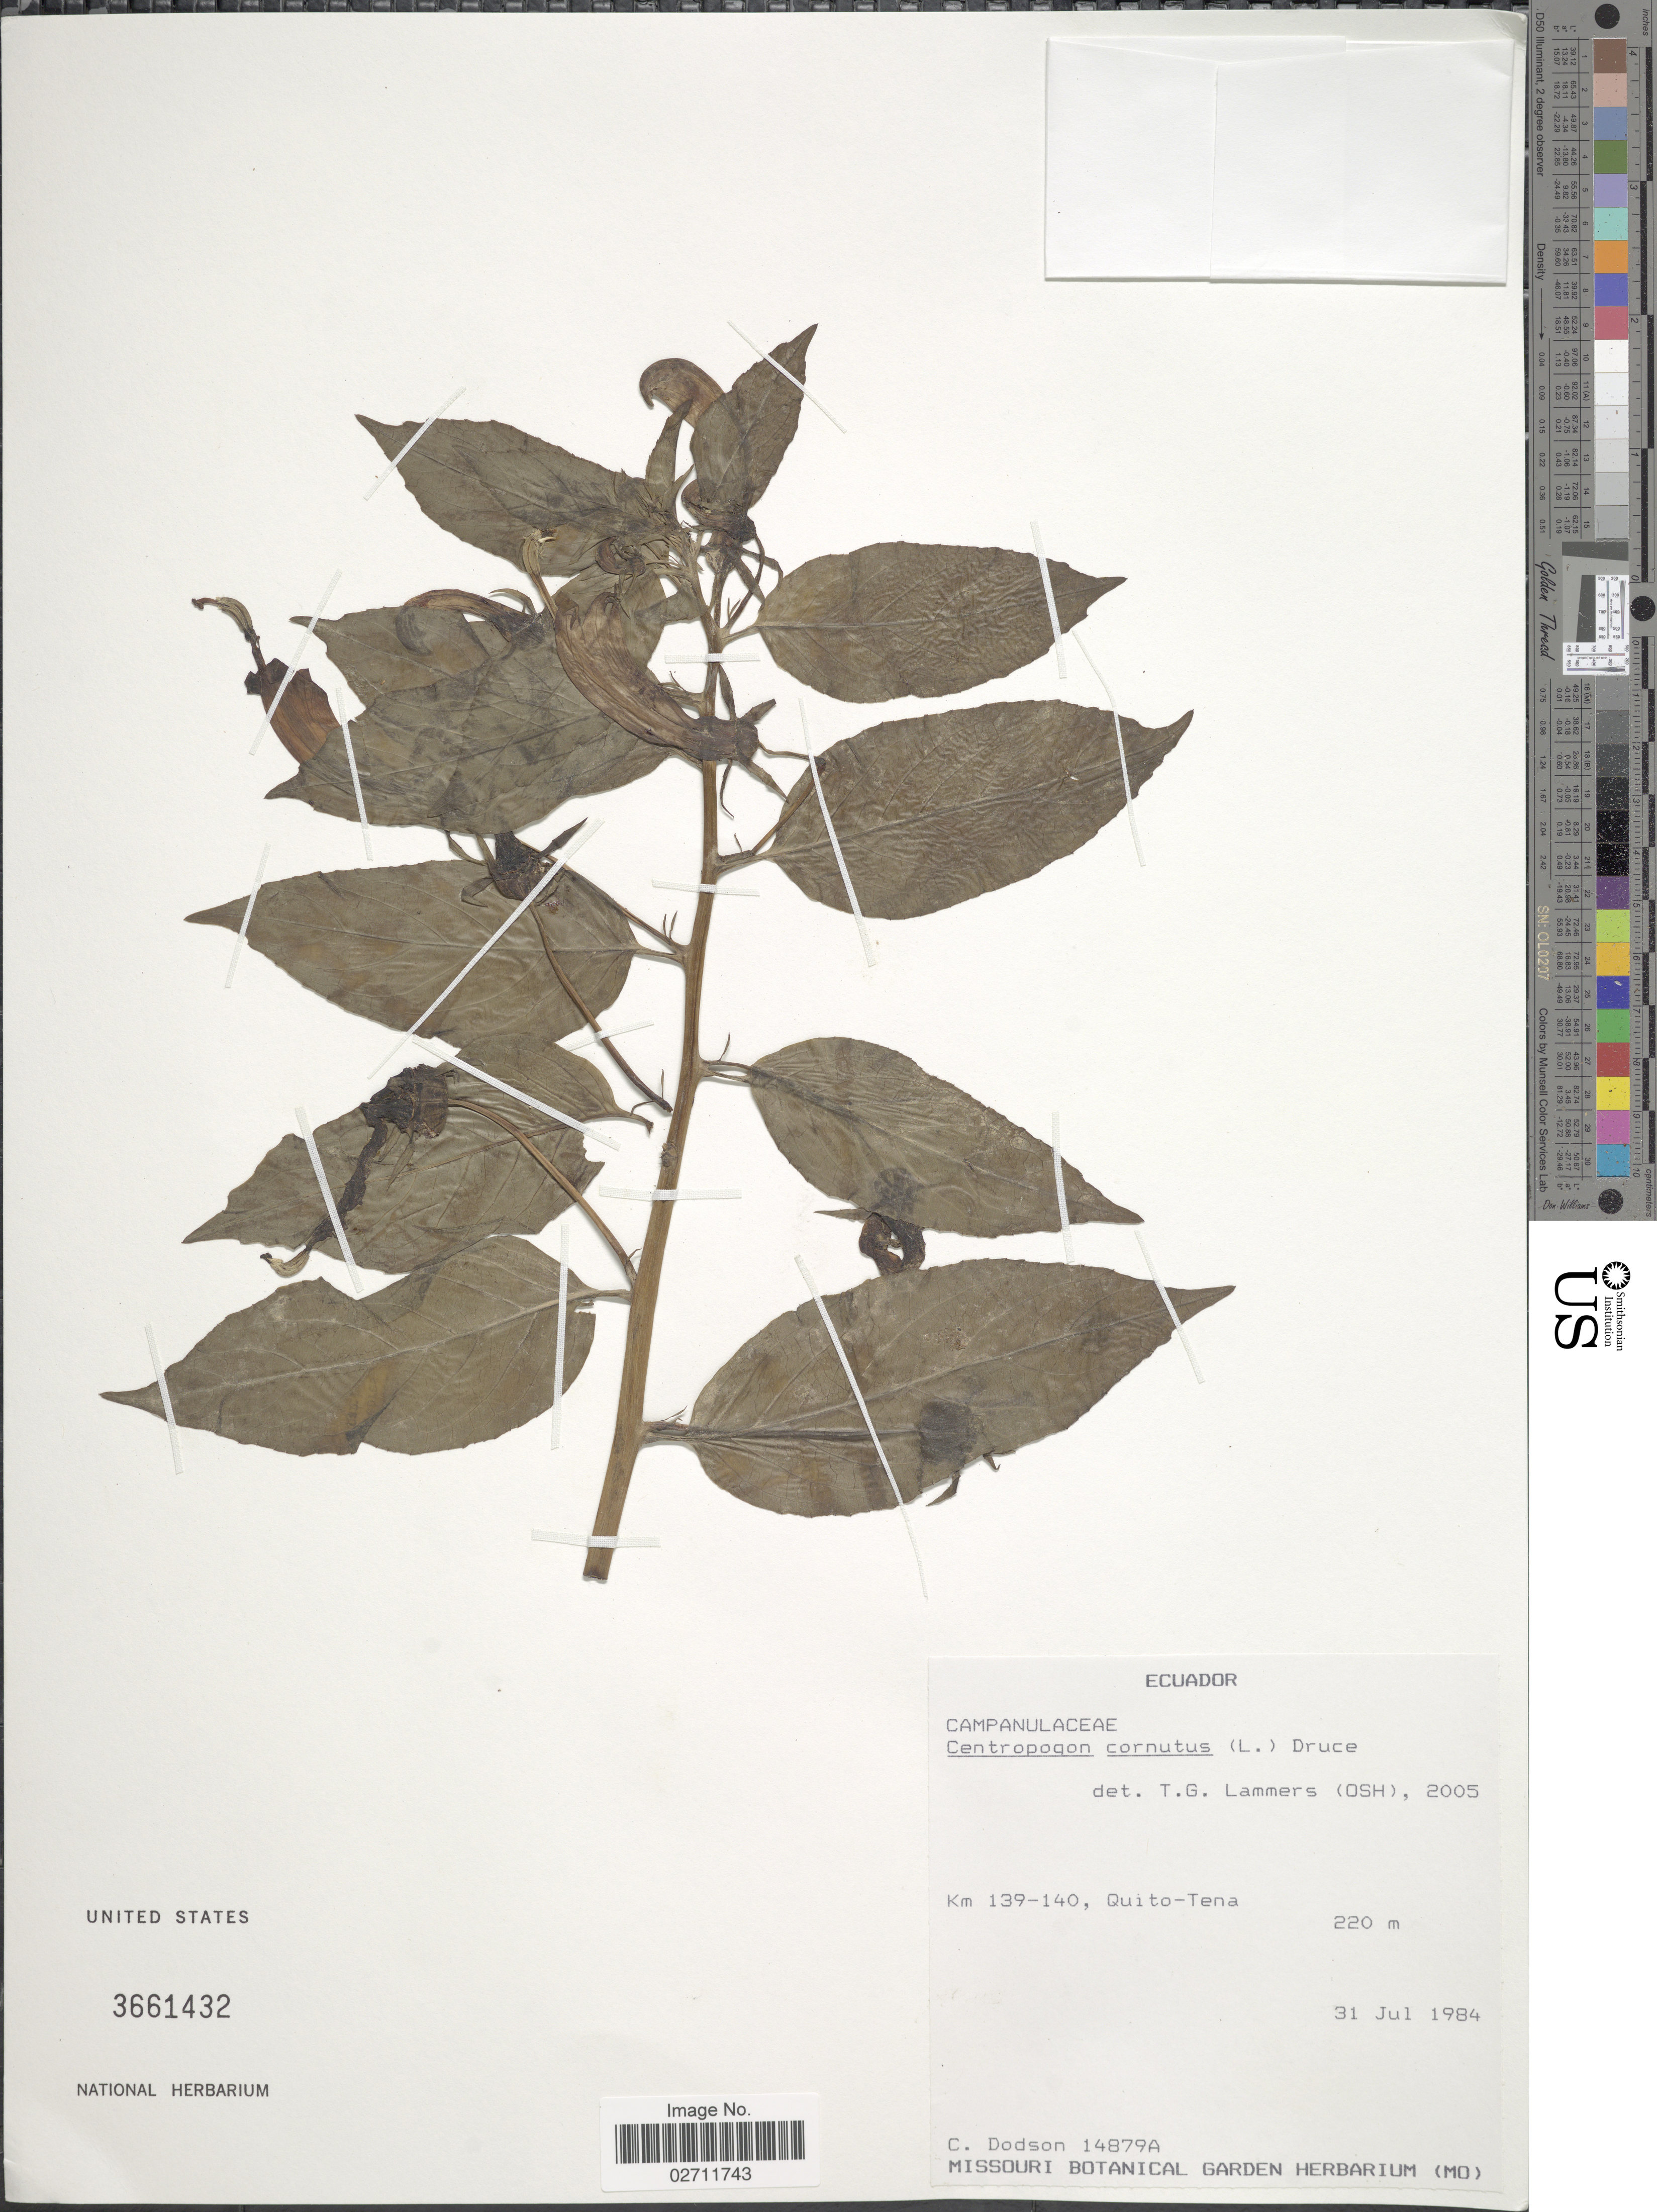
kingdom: Plantae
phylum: Tracheophyta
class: Magnoliopsida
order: Asterales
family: Campanulaceae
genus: Centropogon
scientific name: Centropogon cornutus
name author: (L.) Druce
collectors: C. Dodson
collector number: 14879A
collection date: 1984-07-31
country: Ecuador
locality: Km 139-140, Quito-Tena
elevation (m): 220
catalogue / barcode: US 3661432